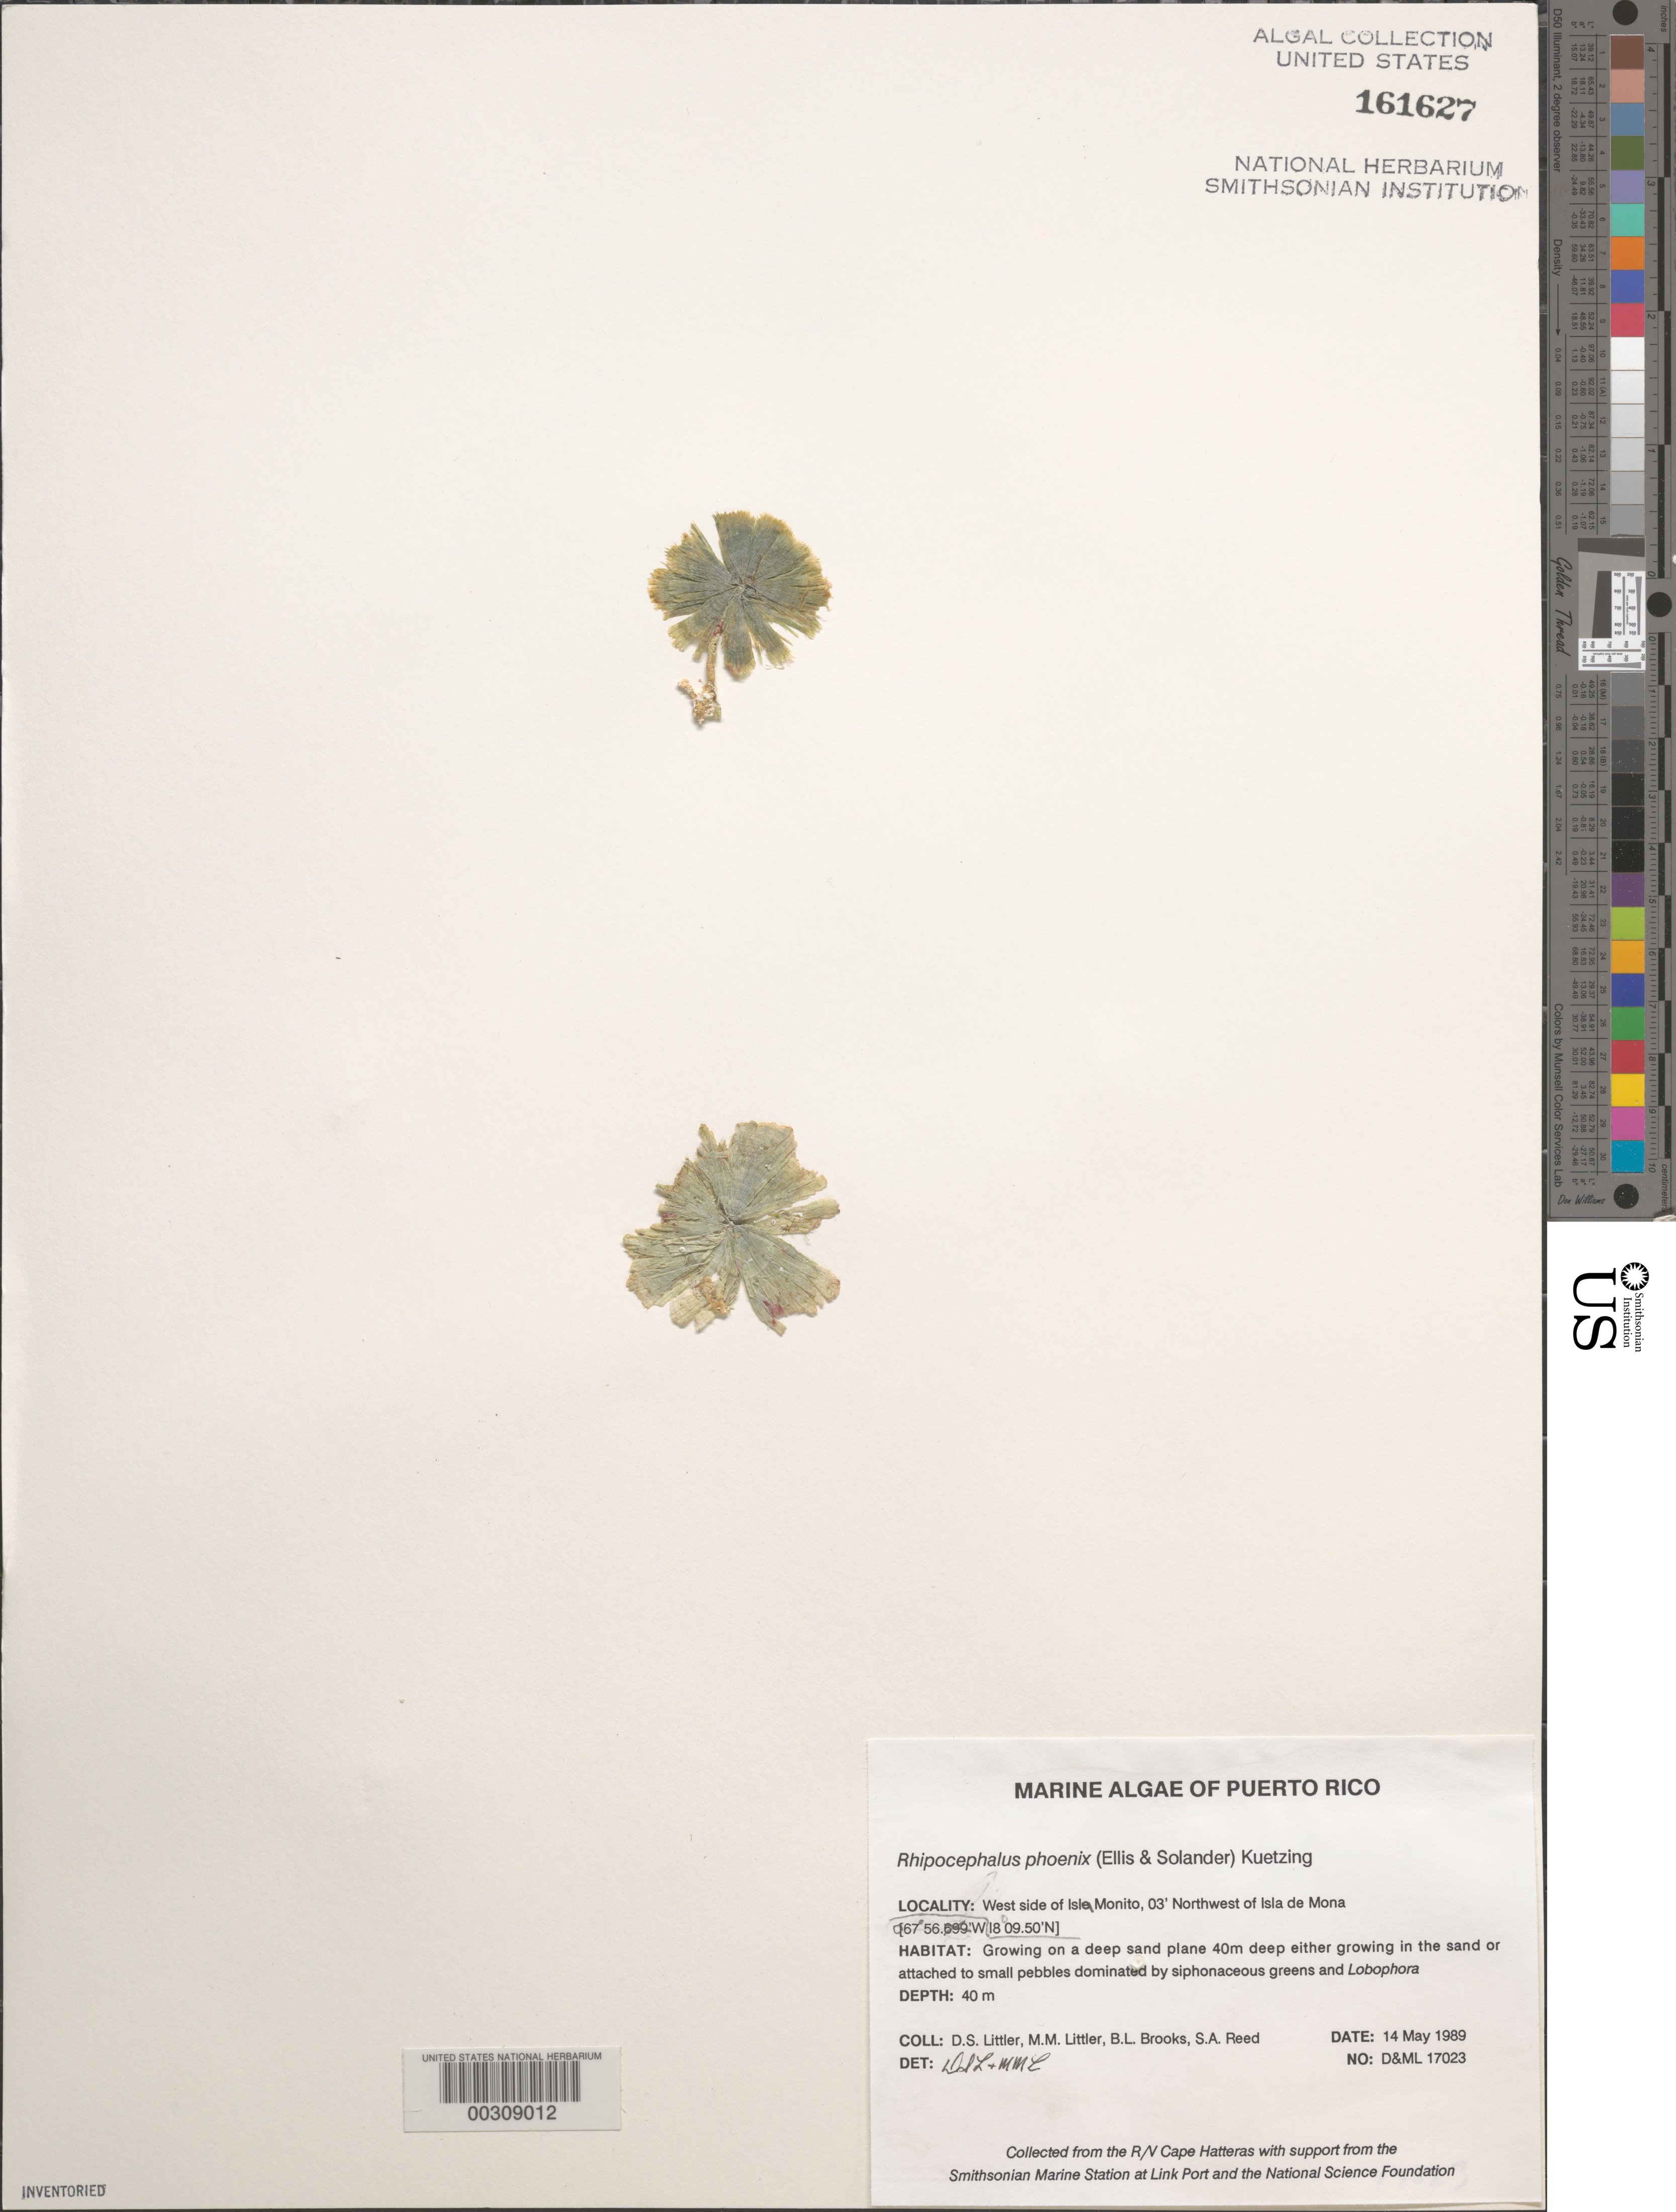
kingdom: Plantae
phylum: Chlorophyta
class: Ulvophyceae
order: Bryopsidales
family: Udoteaceae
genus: Rhipocephalus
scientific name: Rhipocephalus phoenix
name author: (J. Ellis & Sol.) Kütz.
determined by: Littler, D. S.; Littler, M. M.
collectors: D. S. Littler, M. M. Littler, B. Brooks & S. Reed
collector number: D&ML 17023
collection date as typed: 14 May 1989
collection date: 1989-05-14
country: Puerto Rico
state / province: Mayaguëz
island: Monito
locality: Isla Monito, northwest of Isla de Mona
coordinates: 18 09' 30" N, 56 69' 54" W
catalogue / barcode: US 161627